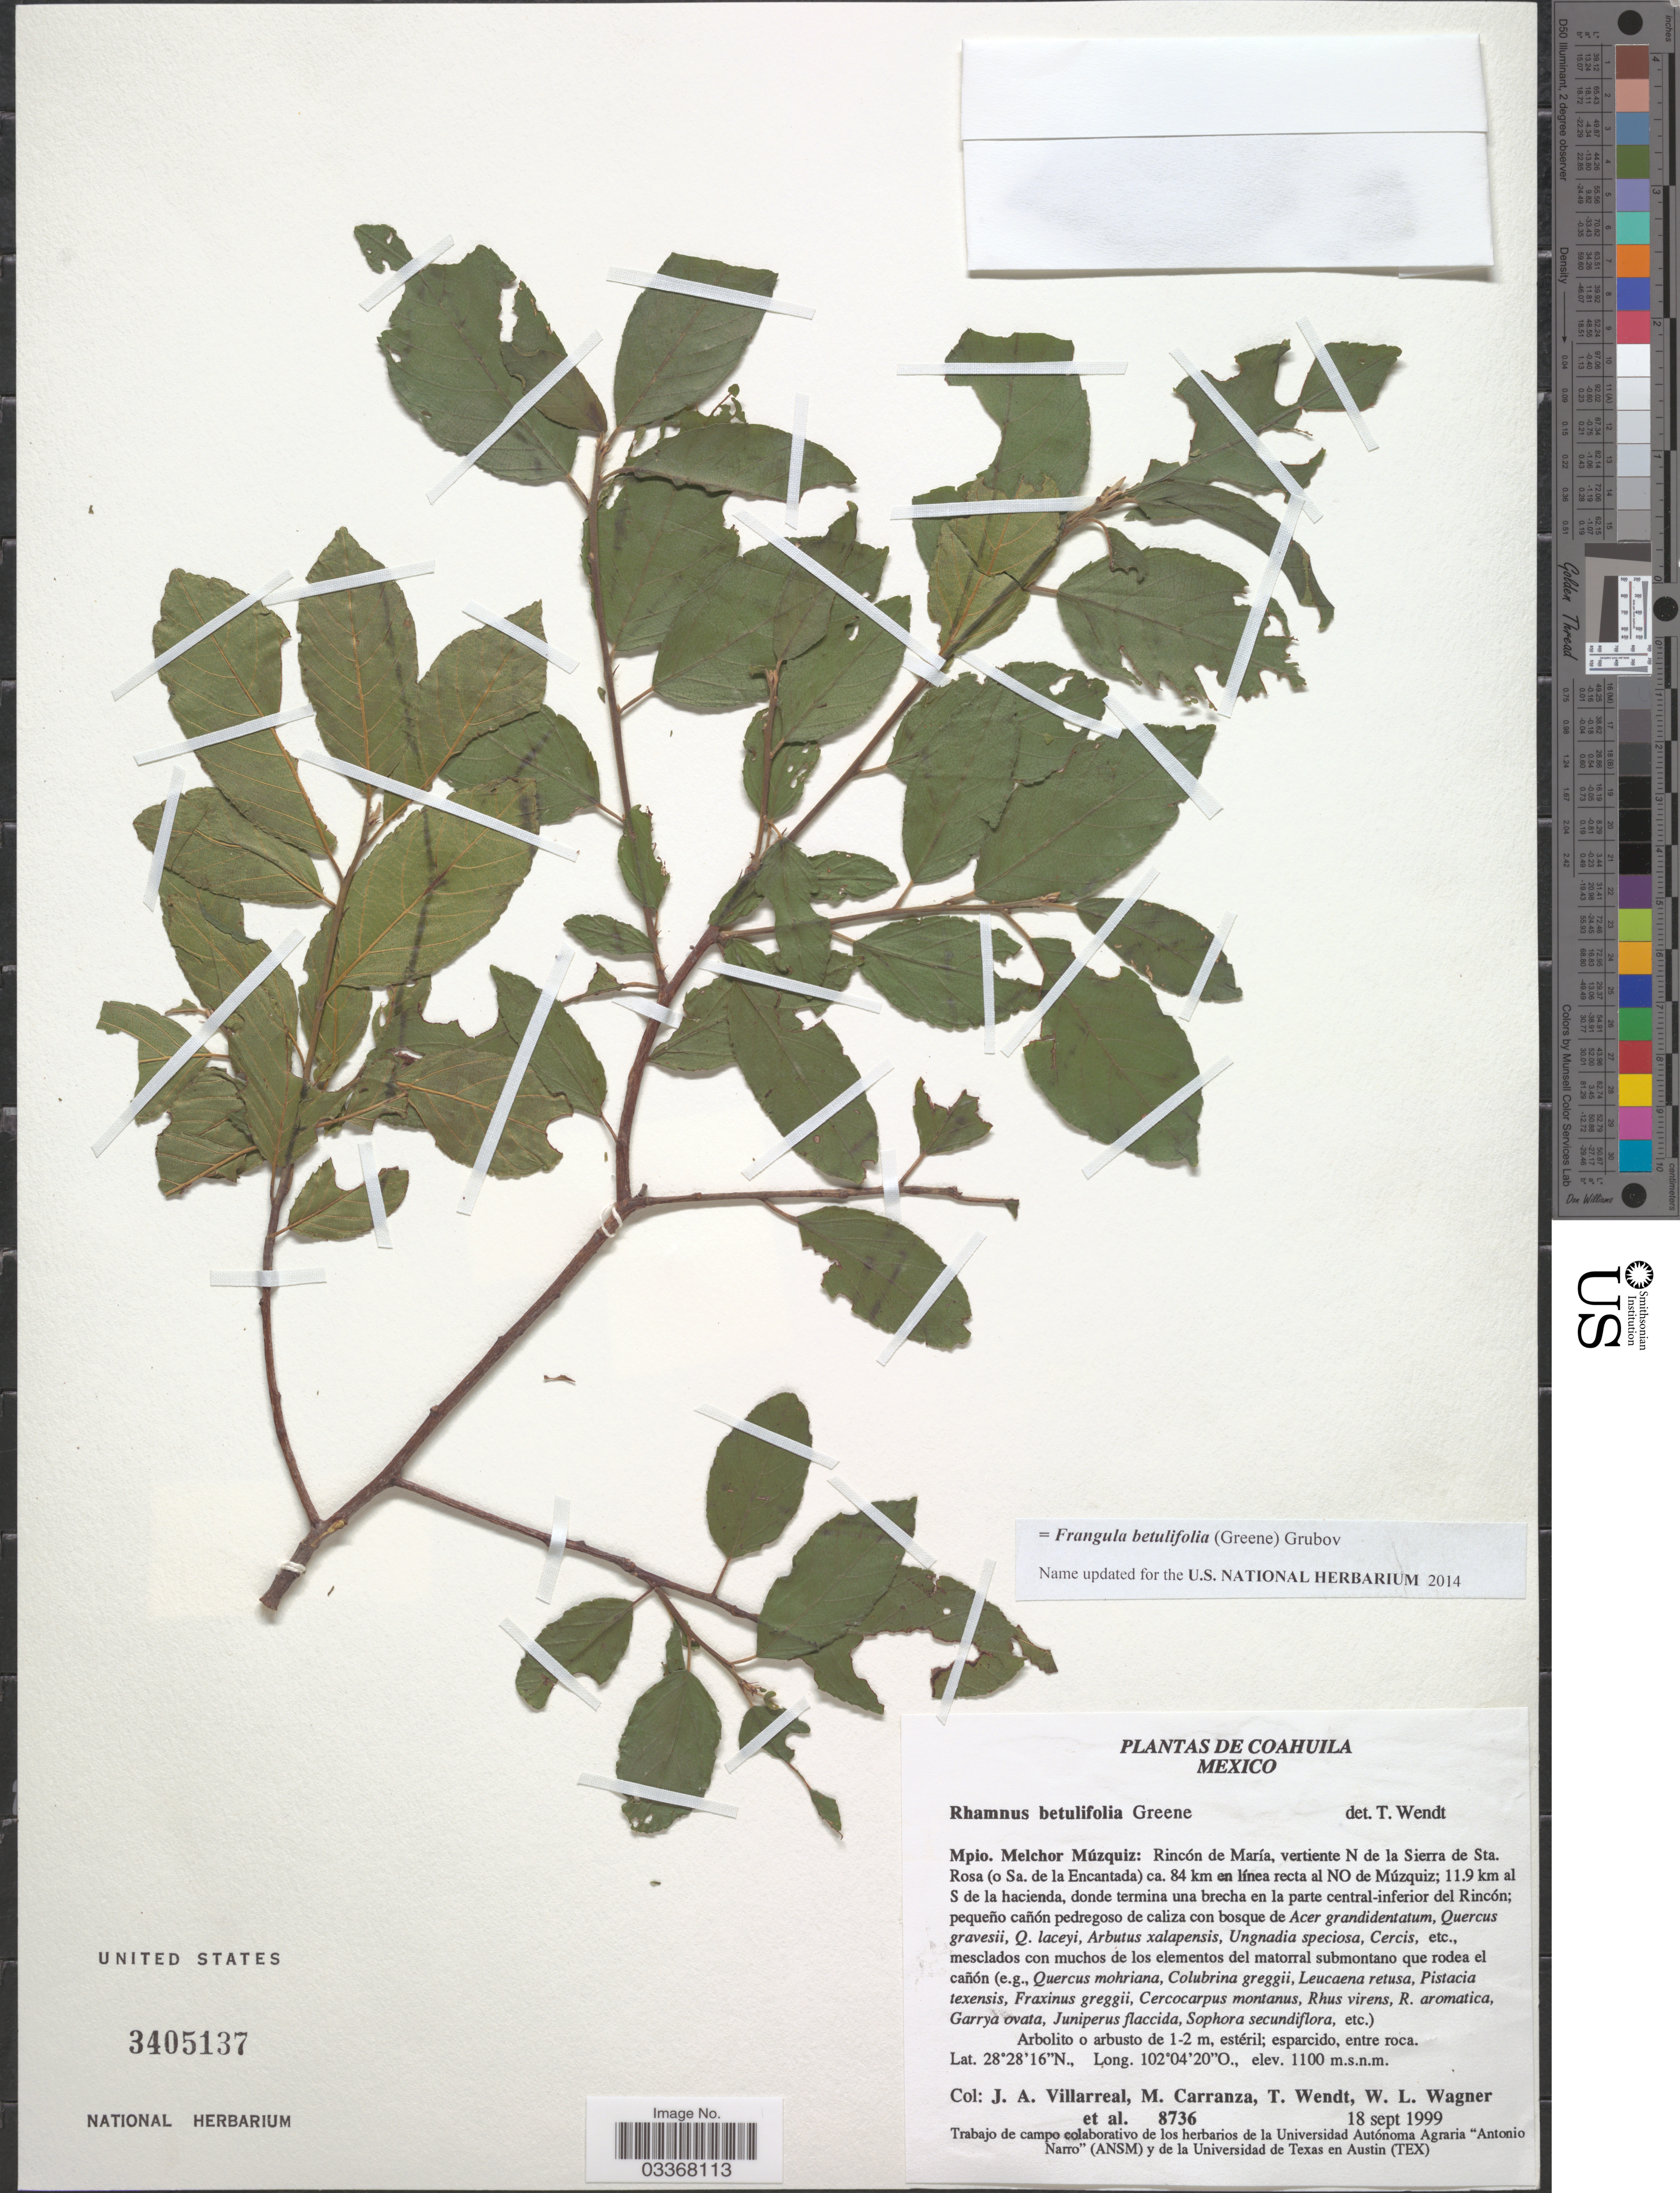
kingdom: Plantae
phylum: Tracheophyta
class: Magnoliopsida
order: Rosales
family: Rhamnaceae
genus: Frangula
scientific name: Frangula betulifolia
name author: (Greene) Grubov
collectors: J. Villarreal, M. Carranza, T. L. Wendt, W. L. Wagner & et al.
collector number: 8736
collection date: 1999-09-18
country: Mexico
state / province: Coahuila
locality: Mpio. Melchor Múzquiz: Rincón de María, vertiente N de la Sierra de Sta. Rosa (o Sa. de la Encantada) ca. 84 km en línea recta al NO de Múzquiz; 11.9 km al S de la hacienda, donde termina una brecha en la parte central-inferior del Rincón.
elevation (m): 1100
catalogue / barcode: US 3405137